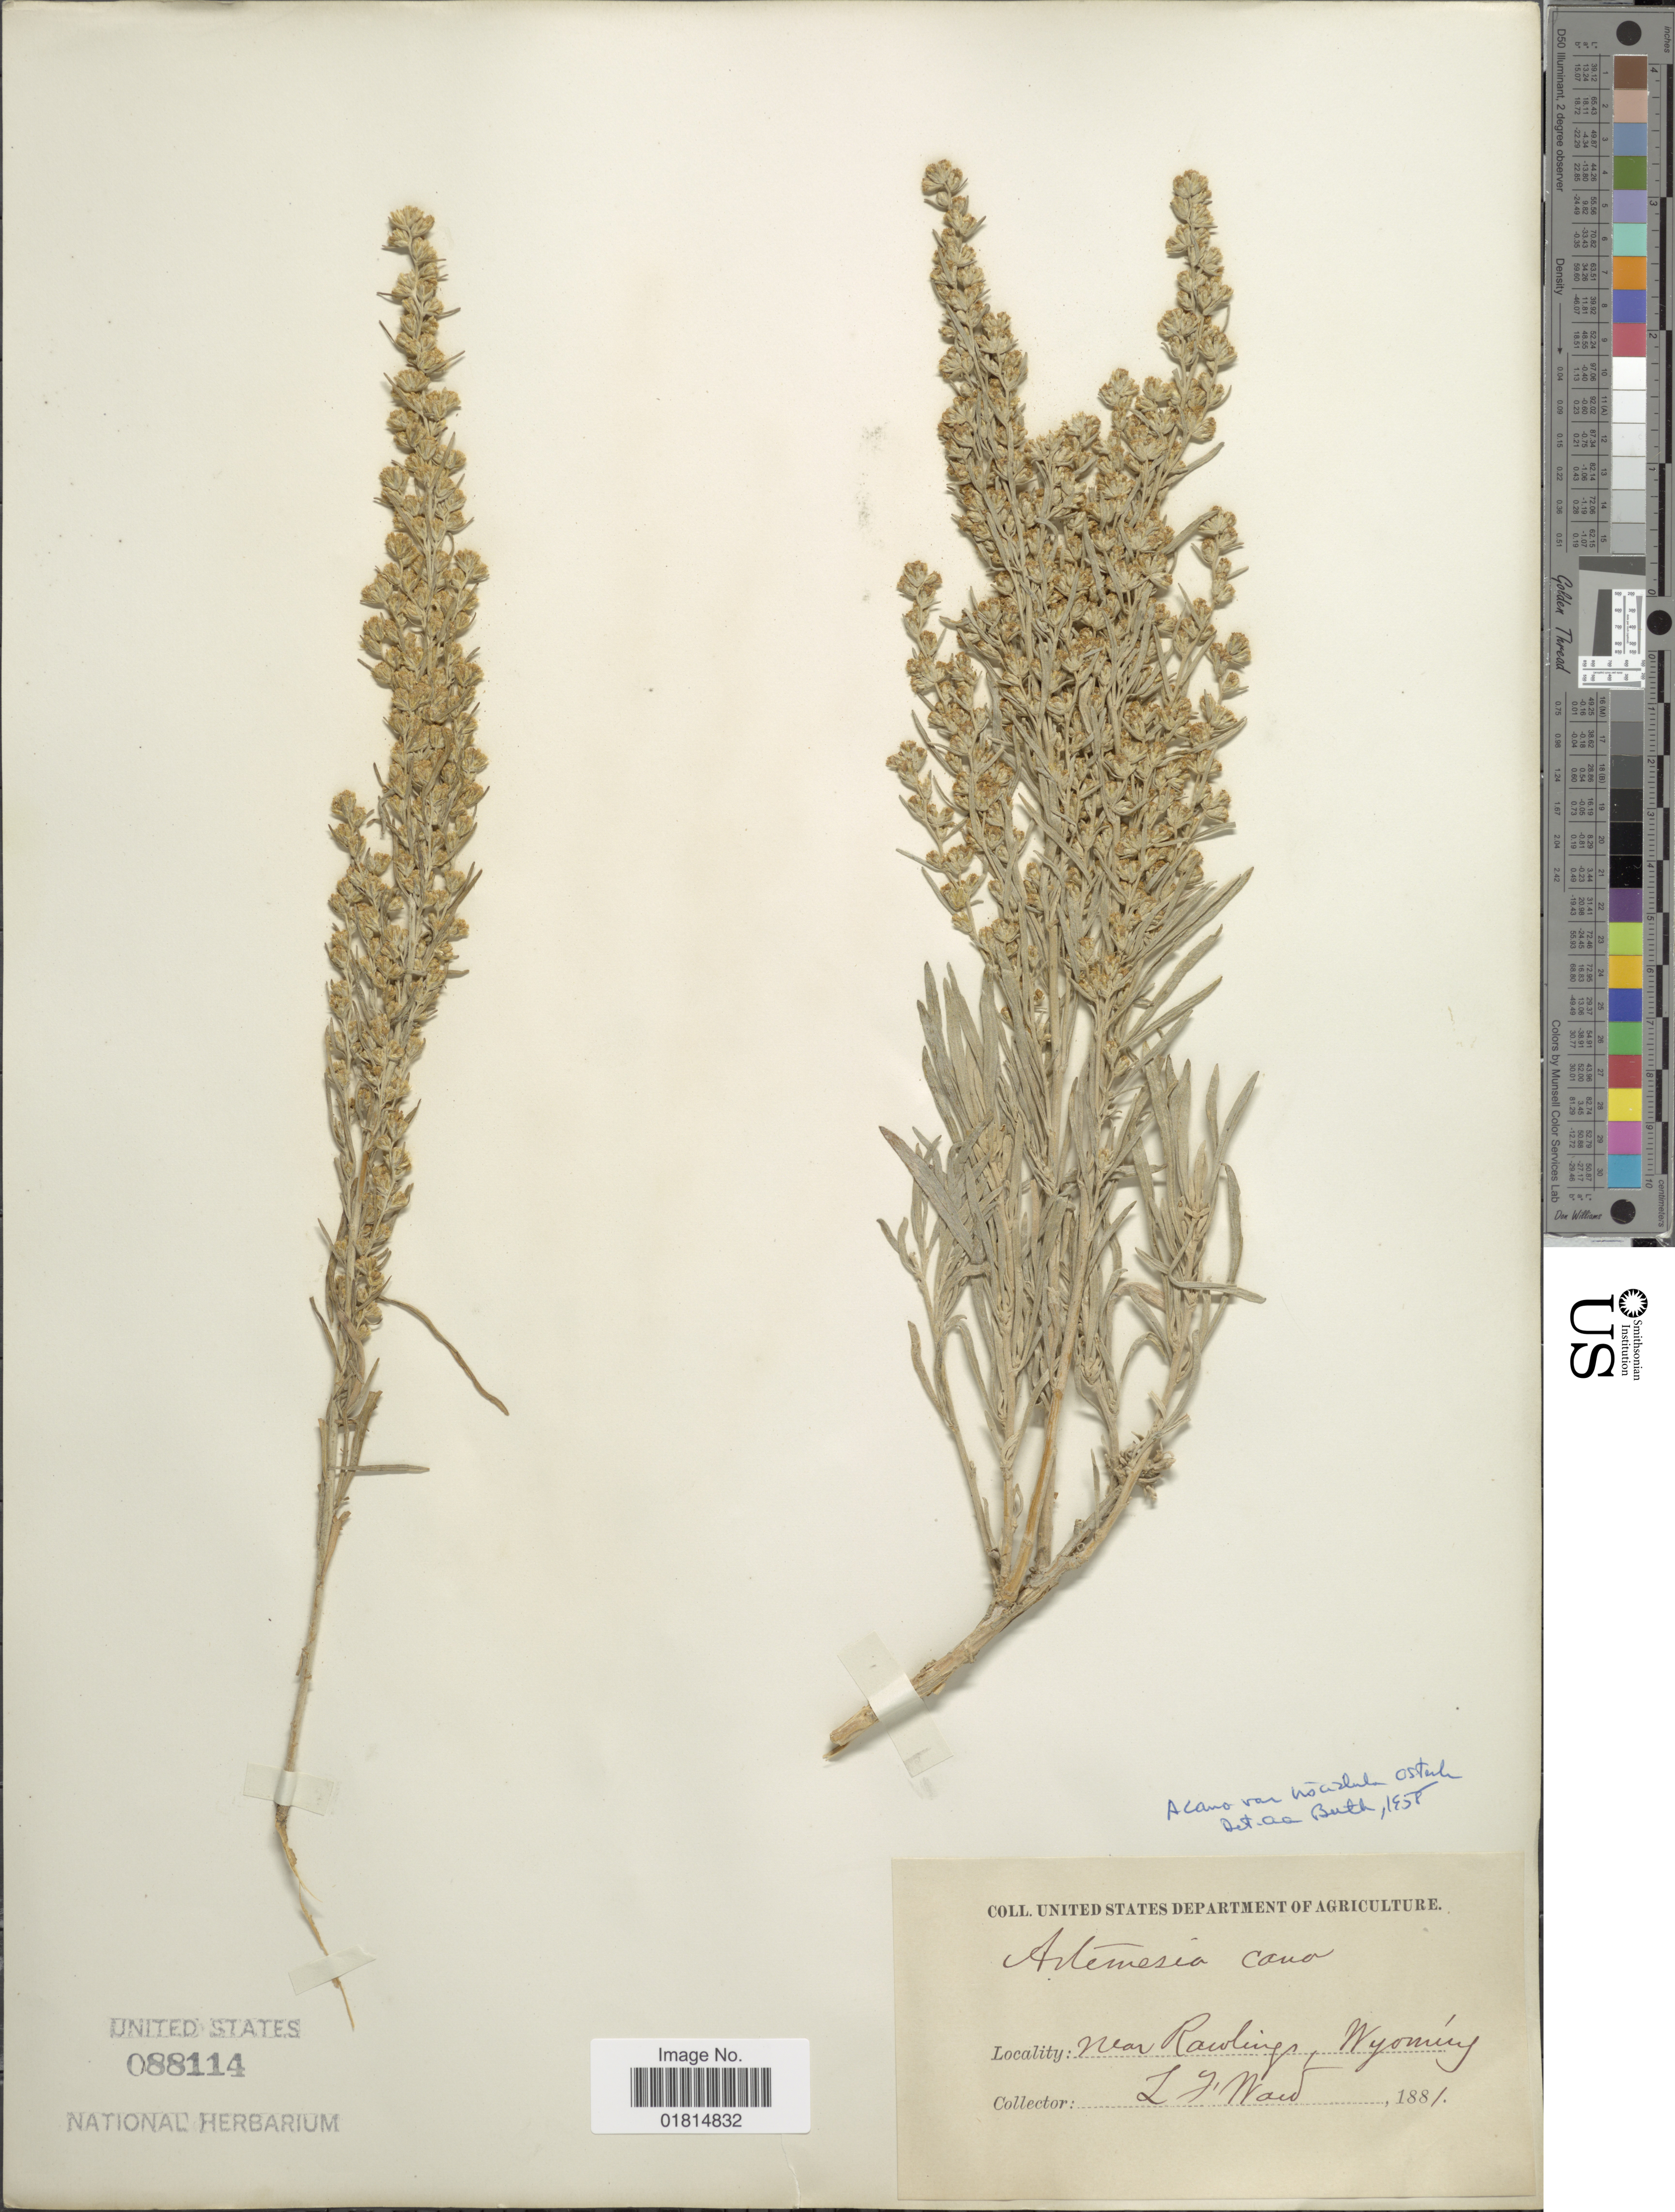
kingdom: Plantae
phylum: Tracheophyta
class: Magnoliopsida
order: Asterales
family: Asteraceae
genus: Artemisia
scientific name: Artemisia cana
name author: Pursh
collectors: L. Ward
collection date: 1881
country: United States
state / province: Wyoming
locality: Near Rawlings, Wyoming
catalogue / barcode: US 88114